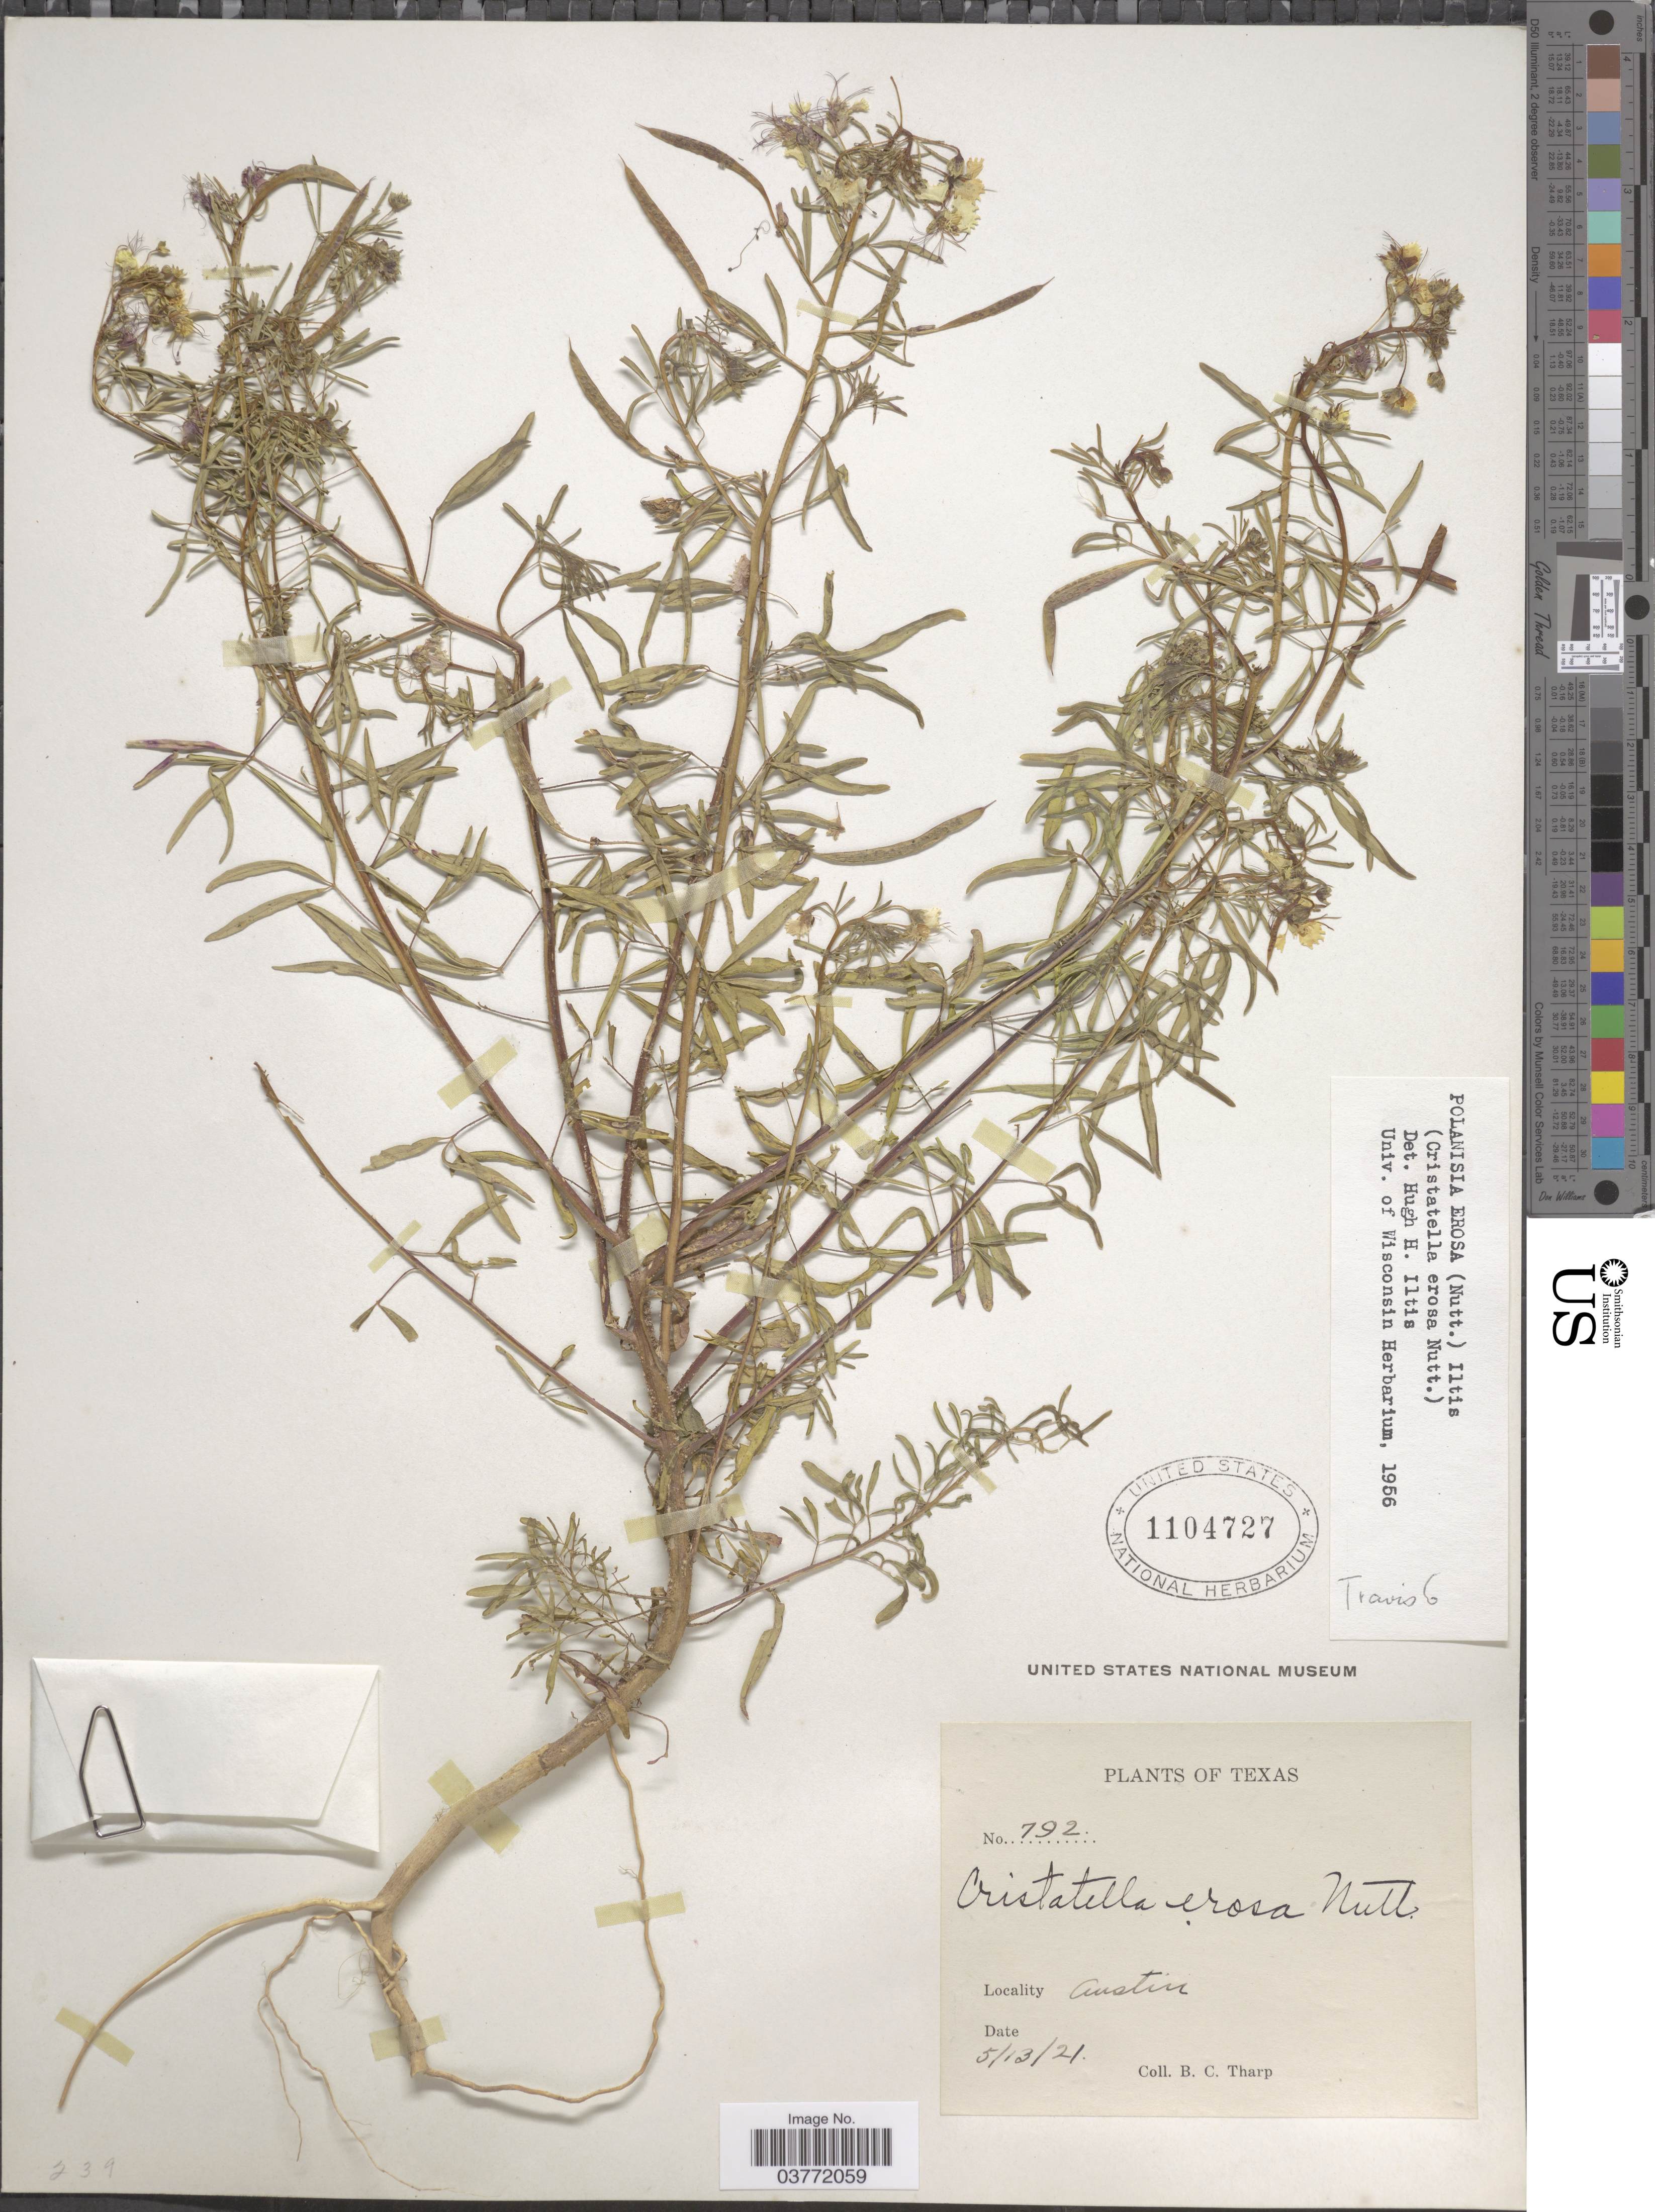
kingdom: Plantae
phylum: Tracheophyta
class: Magnoliopsida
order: Brassicales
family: Cleomaceae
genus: Polanisia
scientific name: Polanisia erosa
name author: (Nutt.) Iltis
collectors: B. C. Tharp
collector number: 792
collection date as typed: Transcribed d/m/y: 13/5/21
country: United States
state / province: Texas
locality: Austin.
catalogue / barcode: US 1104727